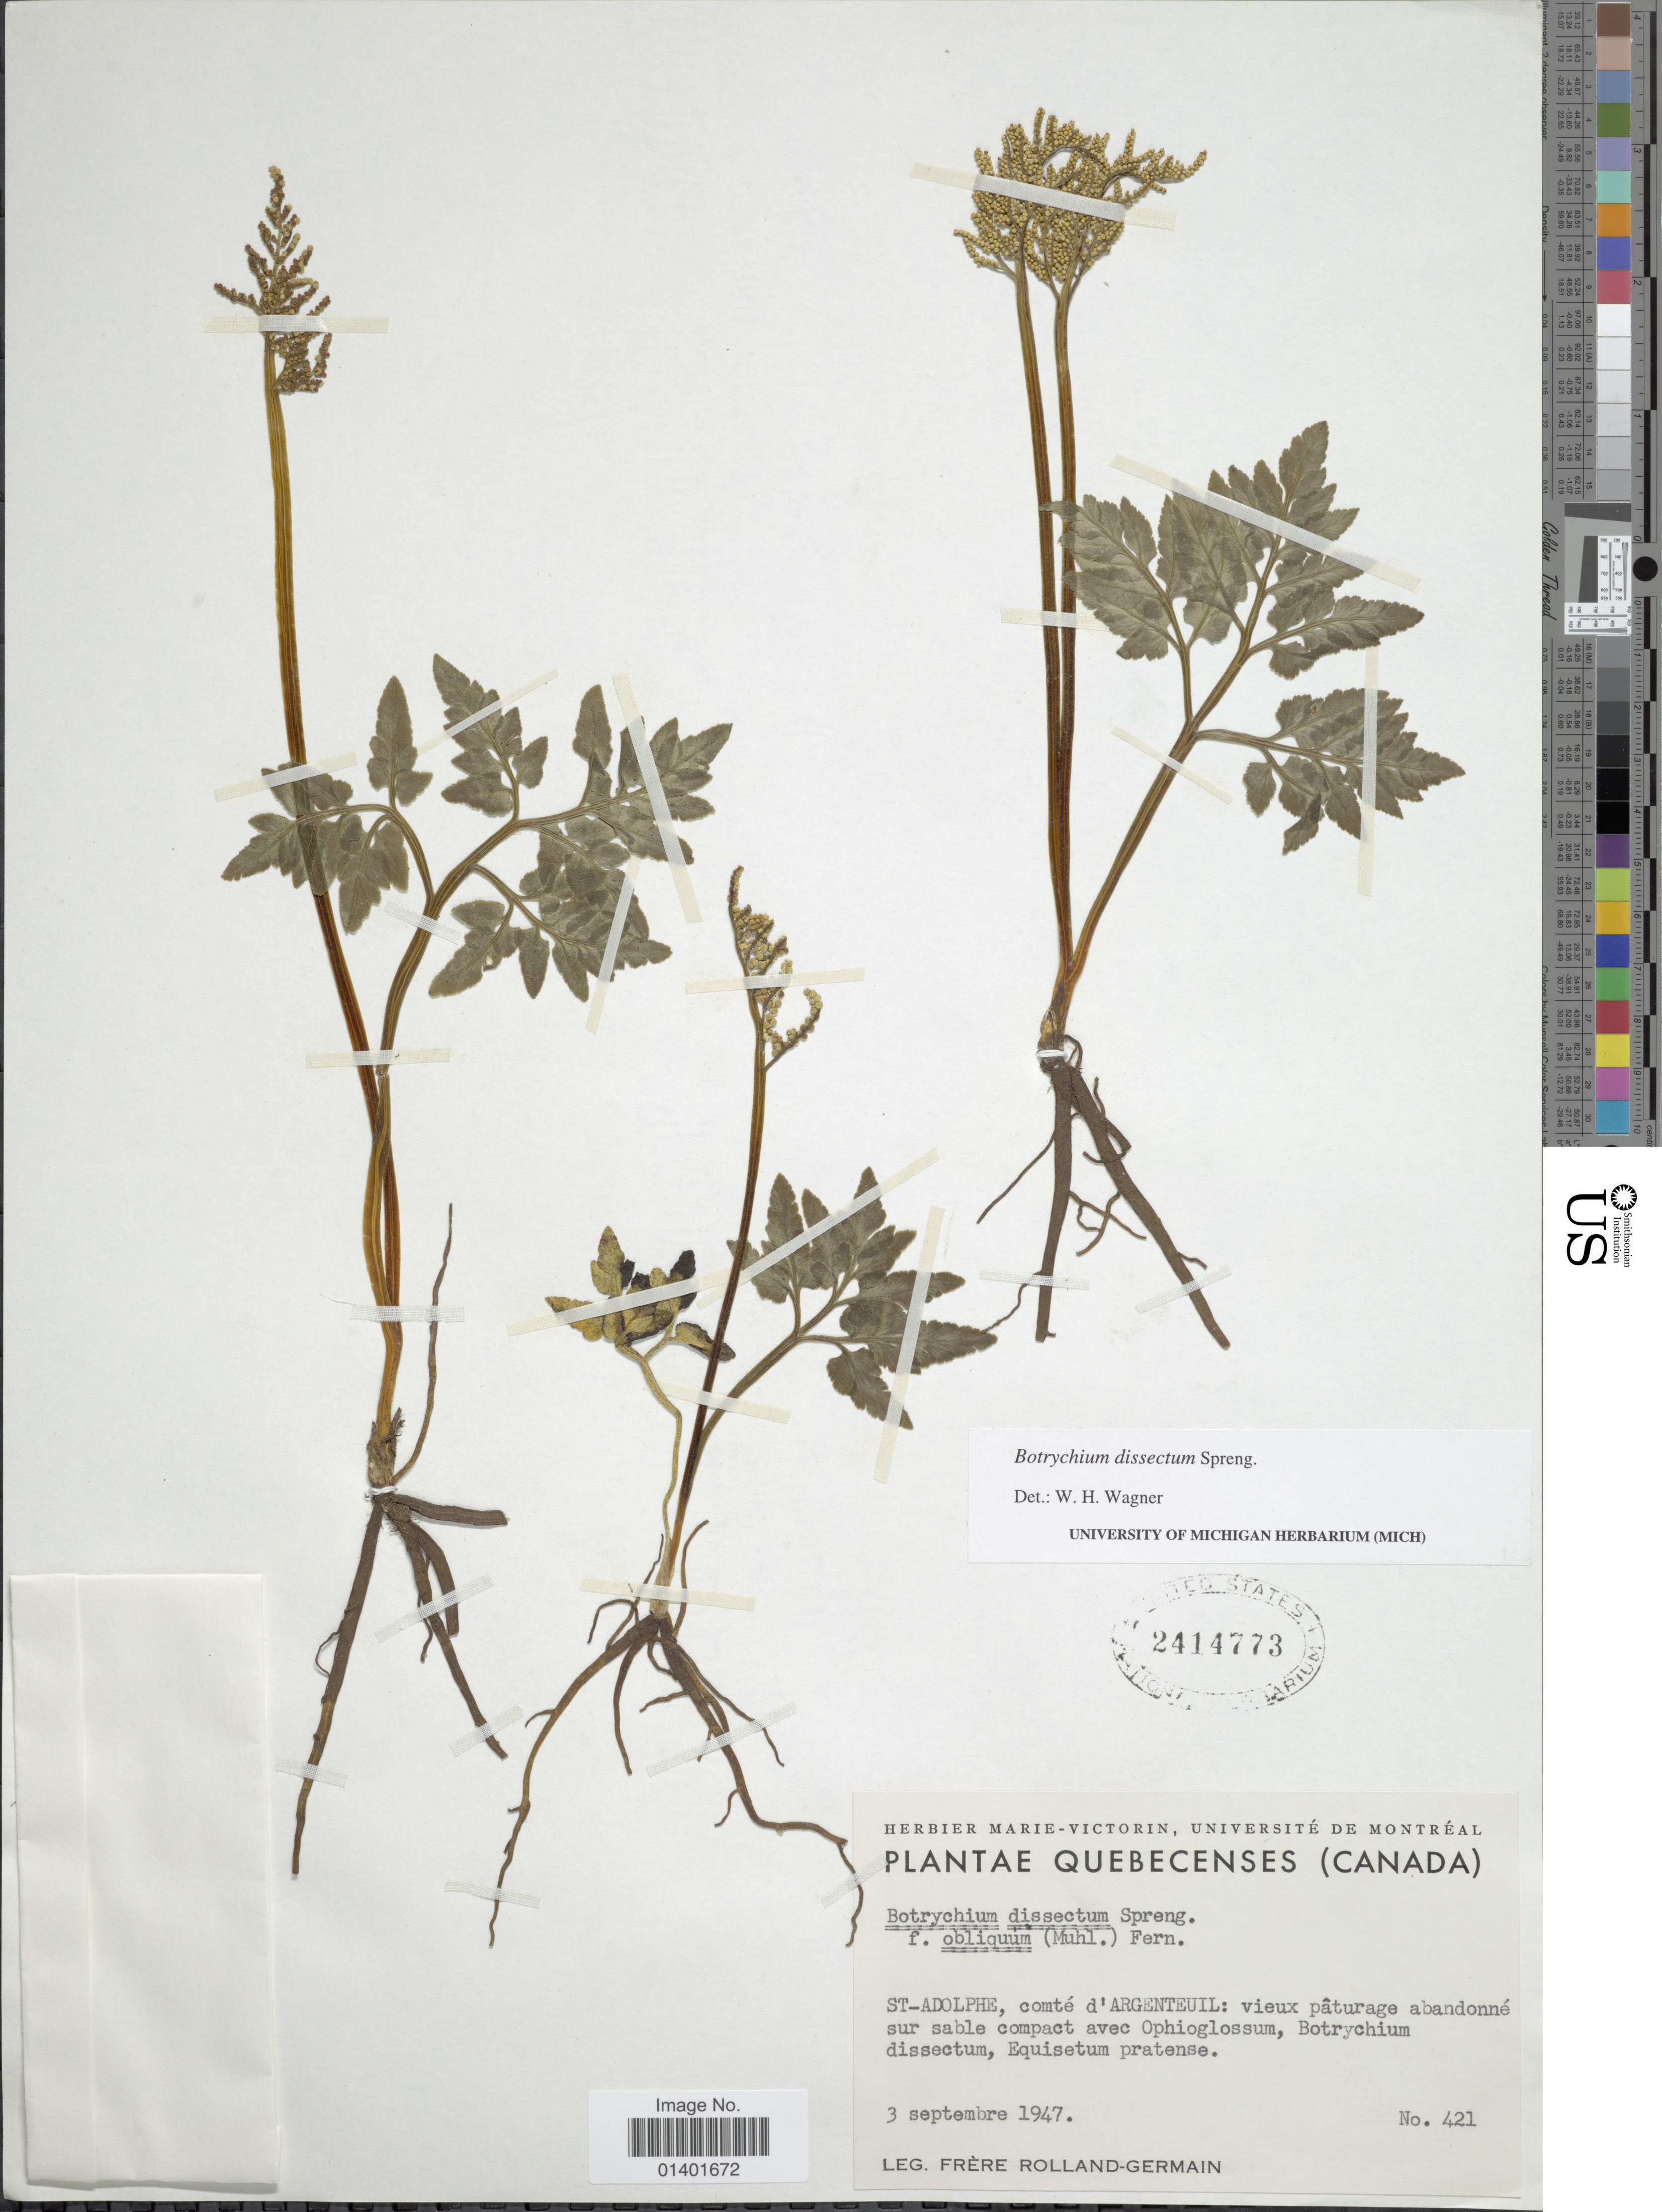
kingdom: Plantae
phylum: Tracheophyta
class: Polypodiopsida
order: Ophioglossales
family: Ophioglossaceae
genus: Botrychium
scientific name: Botrychium dissectum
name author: Spreng.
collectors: Rolland-Germain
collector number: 421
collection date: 1947-09-03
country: Canada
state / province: Quebec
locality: St-Adolphe, comté d'Argenteuil: vieux pâturage abandonné sur sable compact avec Ophioglossum, Botrychium dissectum. Equisetum pratense.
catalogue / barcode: US 2414773